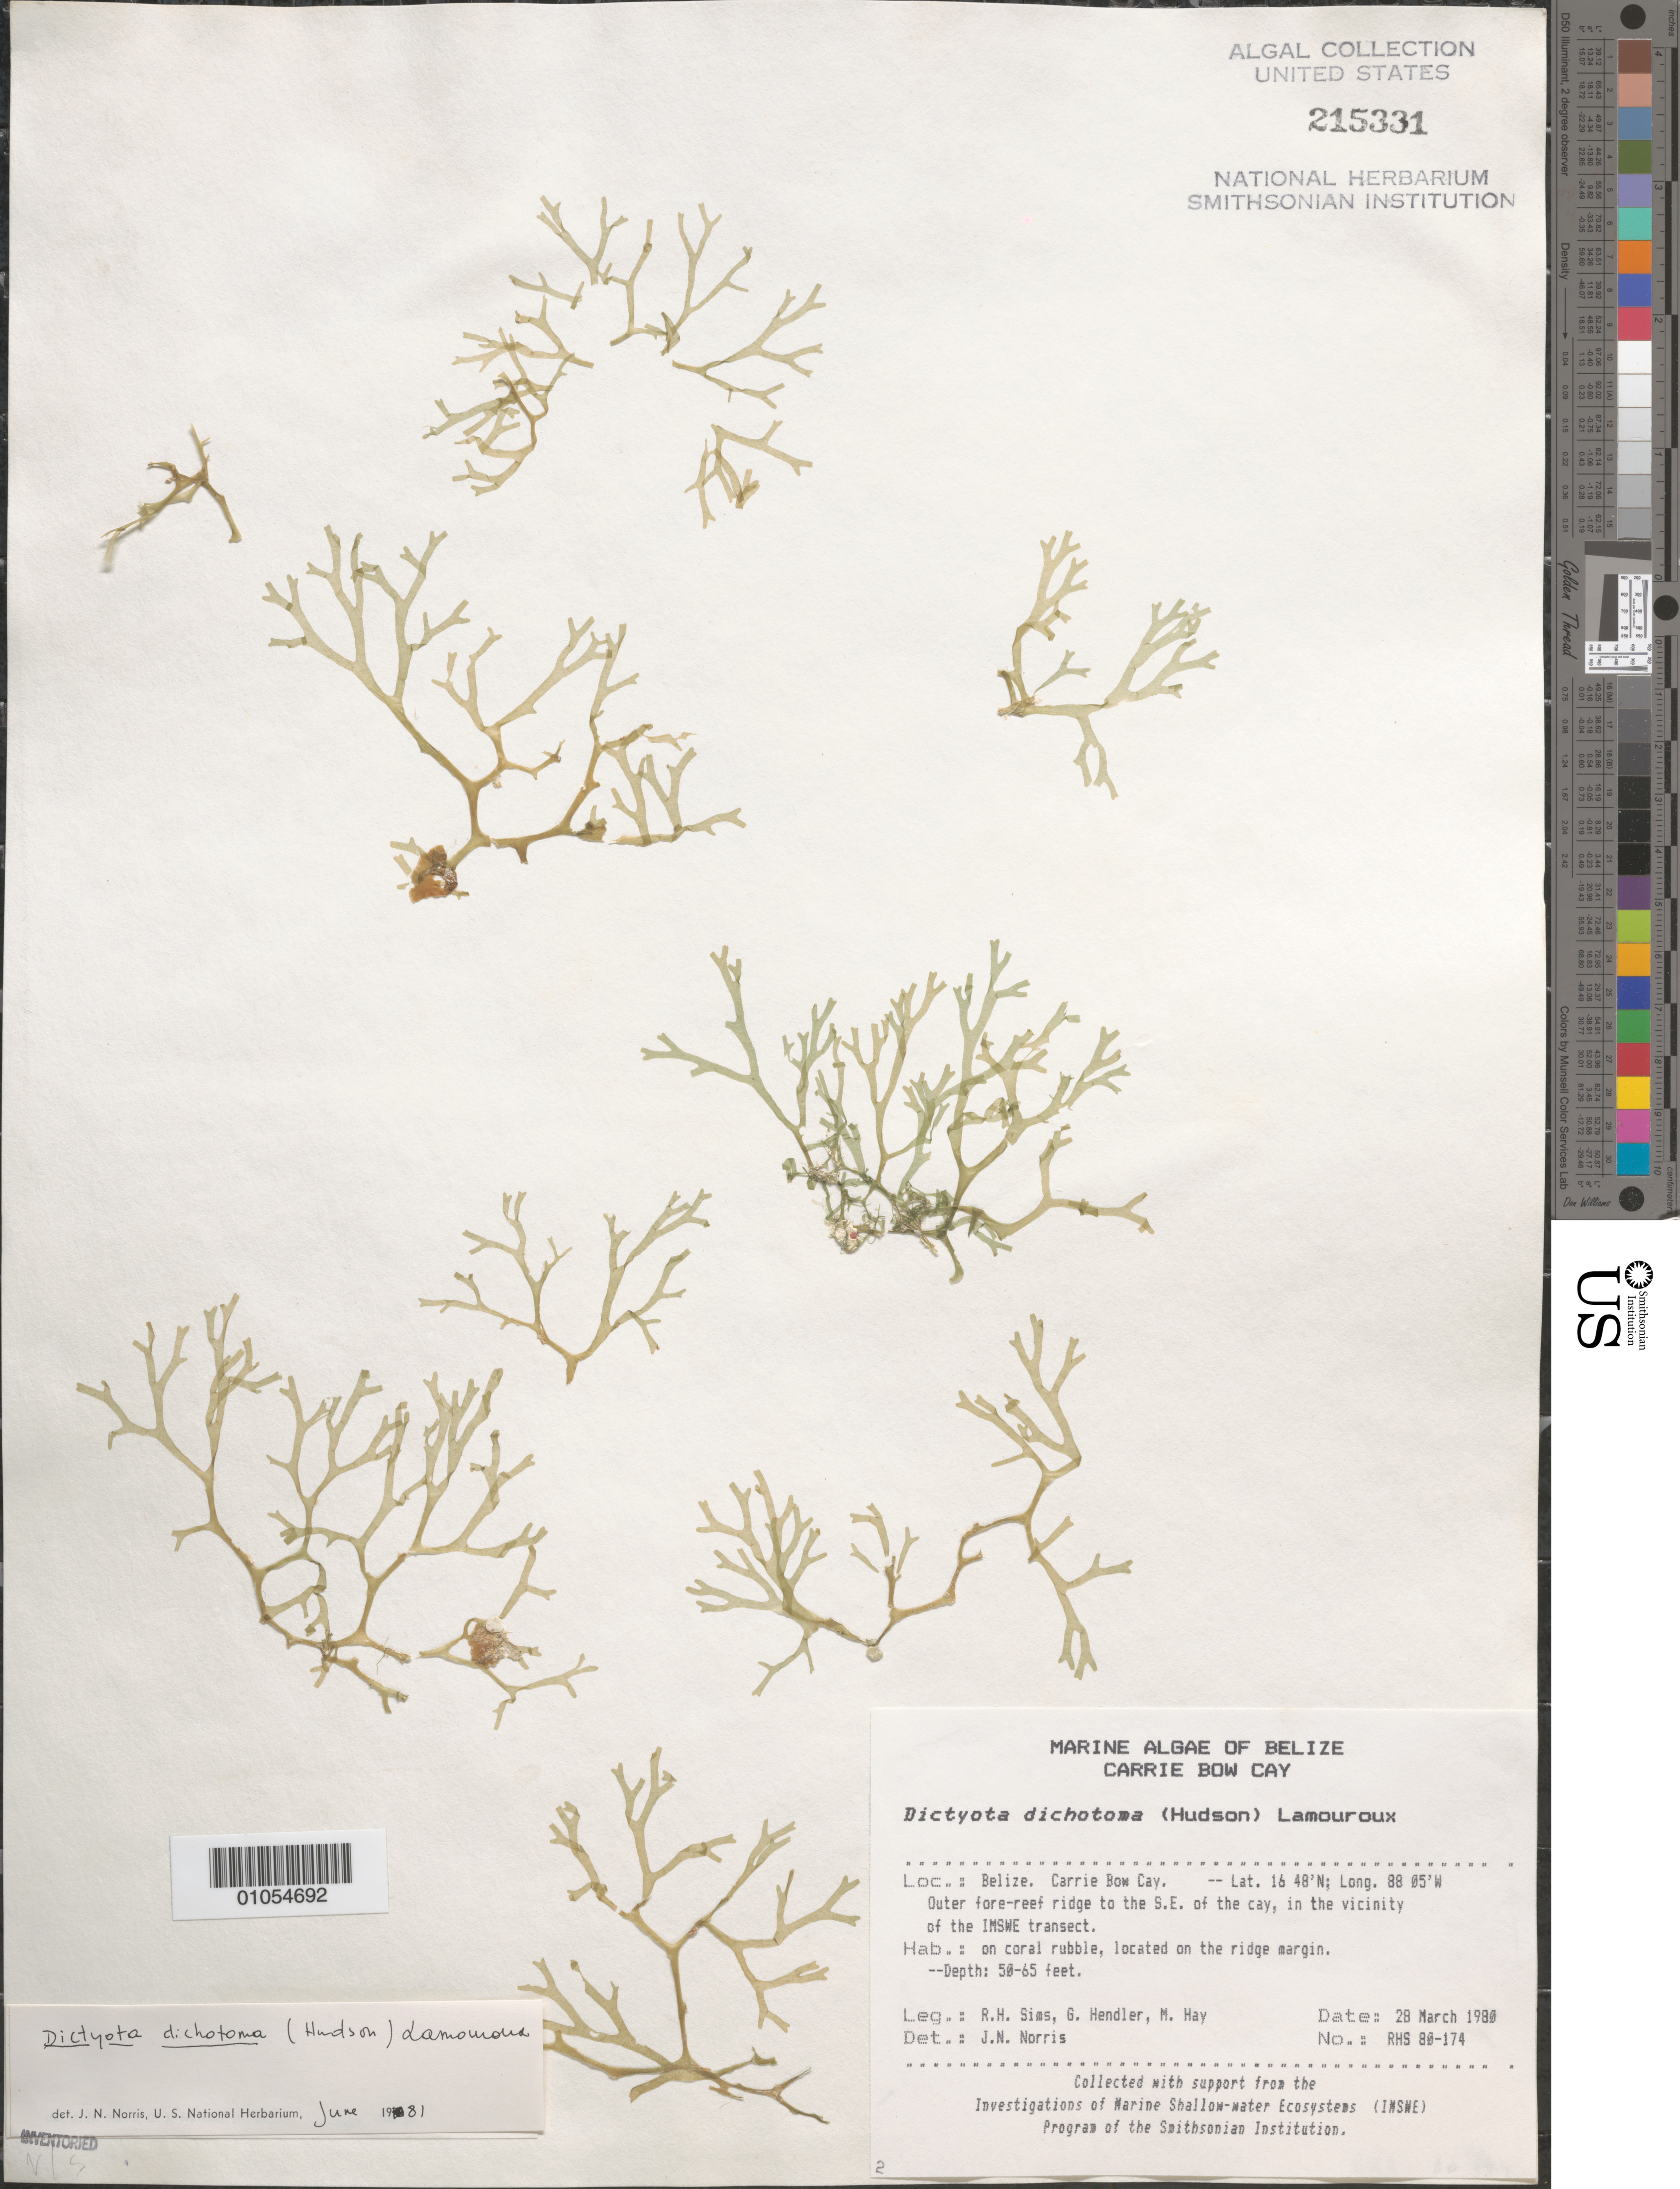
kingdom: Chromista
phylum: Ochrophyta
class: Phaeophyceae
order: Dictyotales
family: Dictyotaceae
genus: Dictyota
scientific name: Dictyota dichotoma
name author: (Huds.) J.V.Lamouroux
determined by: Norris, James N.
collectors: R. H. Sims, G. Hendler & M. E. Hay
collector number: RHS 80-174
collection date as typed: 28 Mar 1980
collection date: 1980-03-28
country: Belize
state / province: Stann Creek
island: Carrie Bow Cay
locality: Southeast of Carrie Bow Cay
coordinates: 16 48'N, 88 05'W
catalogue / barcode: US 215331